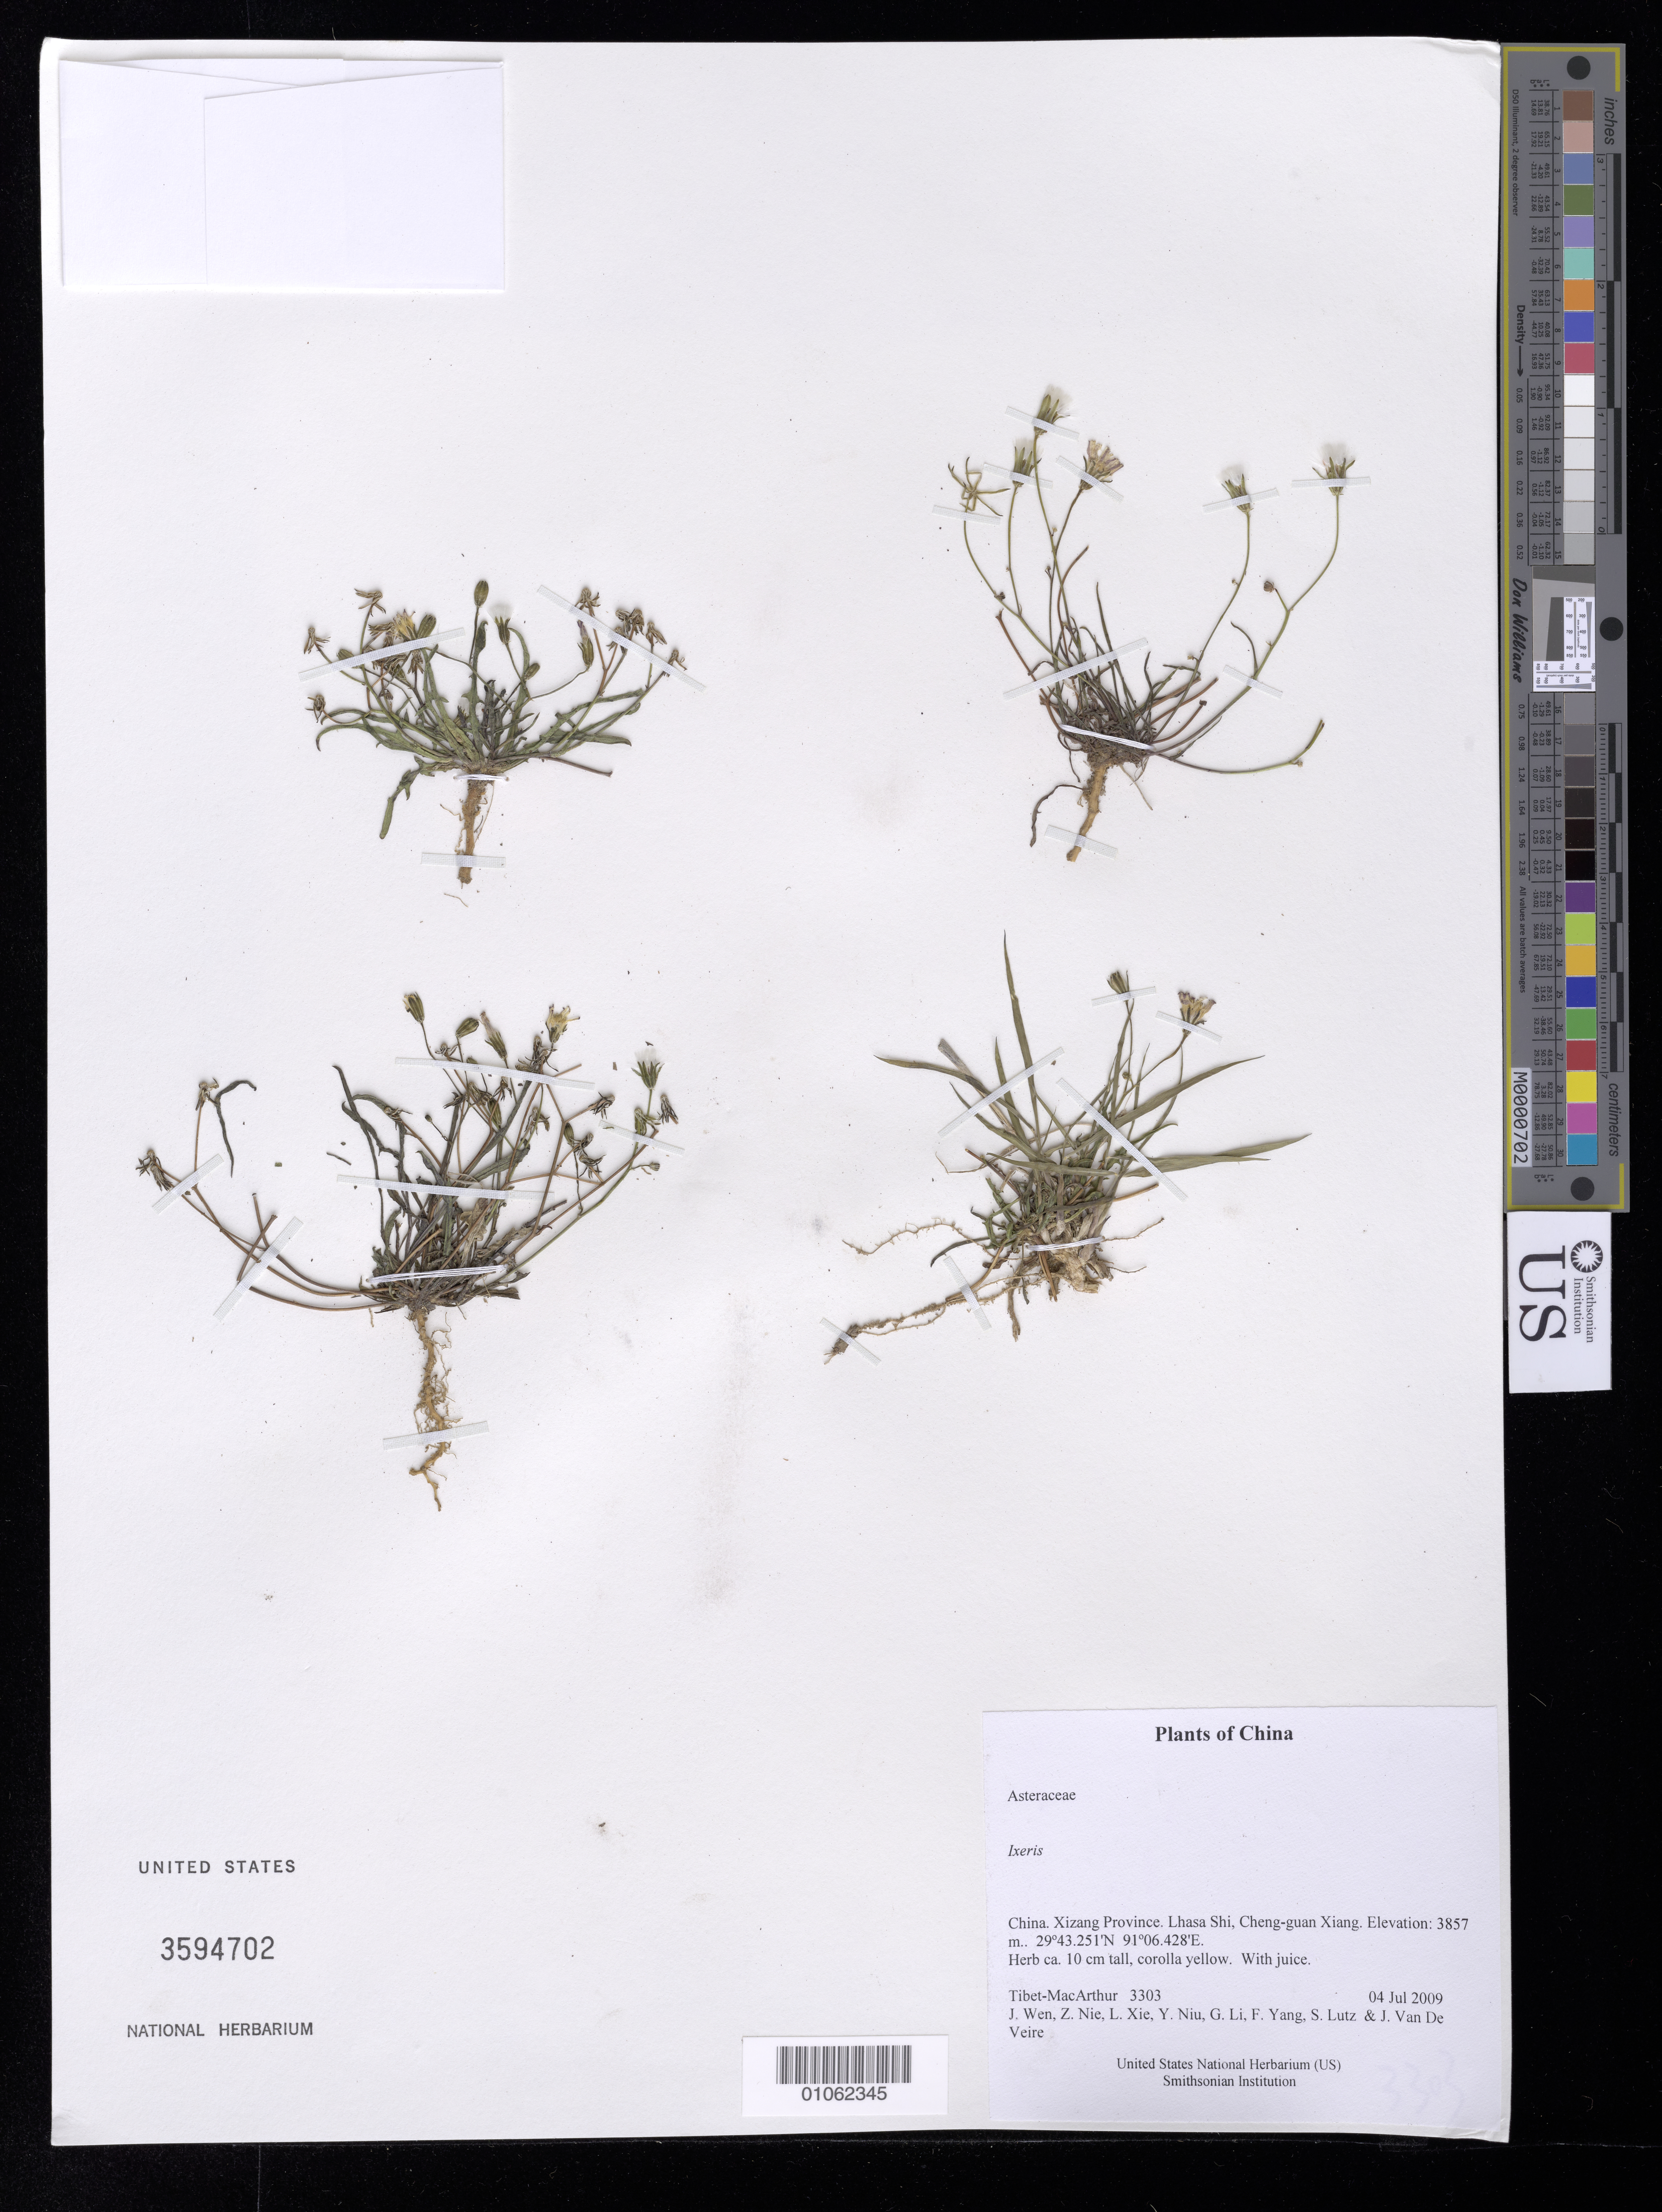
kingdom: Plantae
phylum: Tracheophyta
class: Magnoliopsida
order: Asterales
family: Asteraceae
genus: Ixeris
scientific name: Ixeris sp.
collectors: Tibet-MacArthur, J. Wen, Z. Nie, L. Xie, Y. Niu, G. Li, F. Yang, S. Lutz & J. Van De Veire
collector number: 3303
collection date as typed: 04 Jul 2009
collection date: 2009-07-04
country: China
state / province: Xizang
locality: Lhasa Shi, Cheng-guan Xiang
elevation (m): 3857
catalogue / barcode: US 3594702